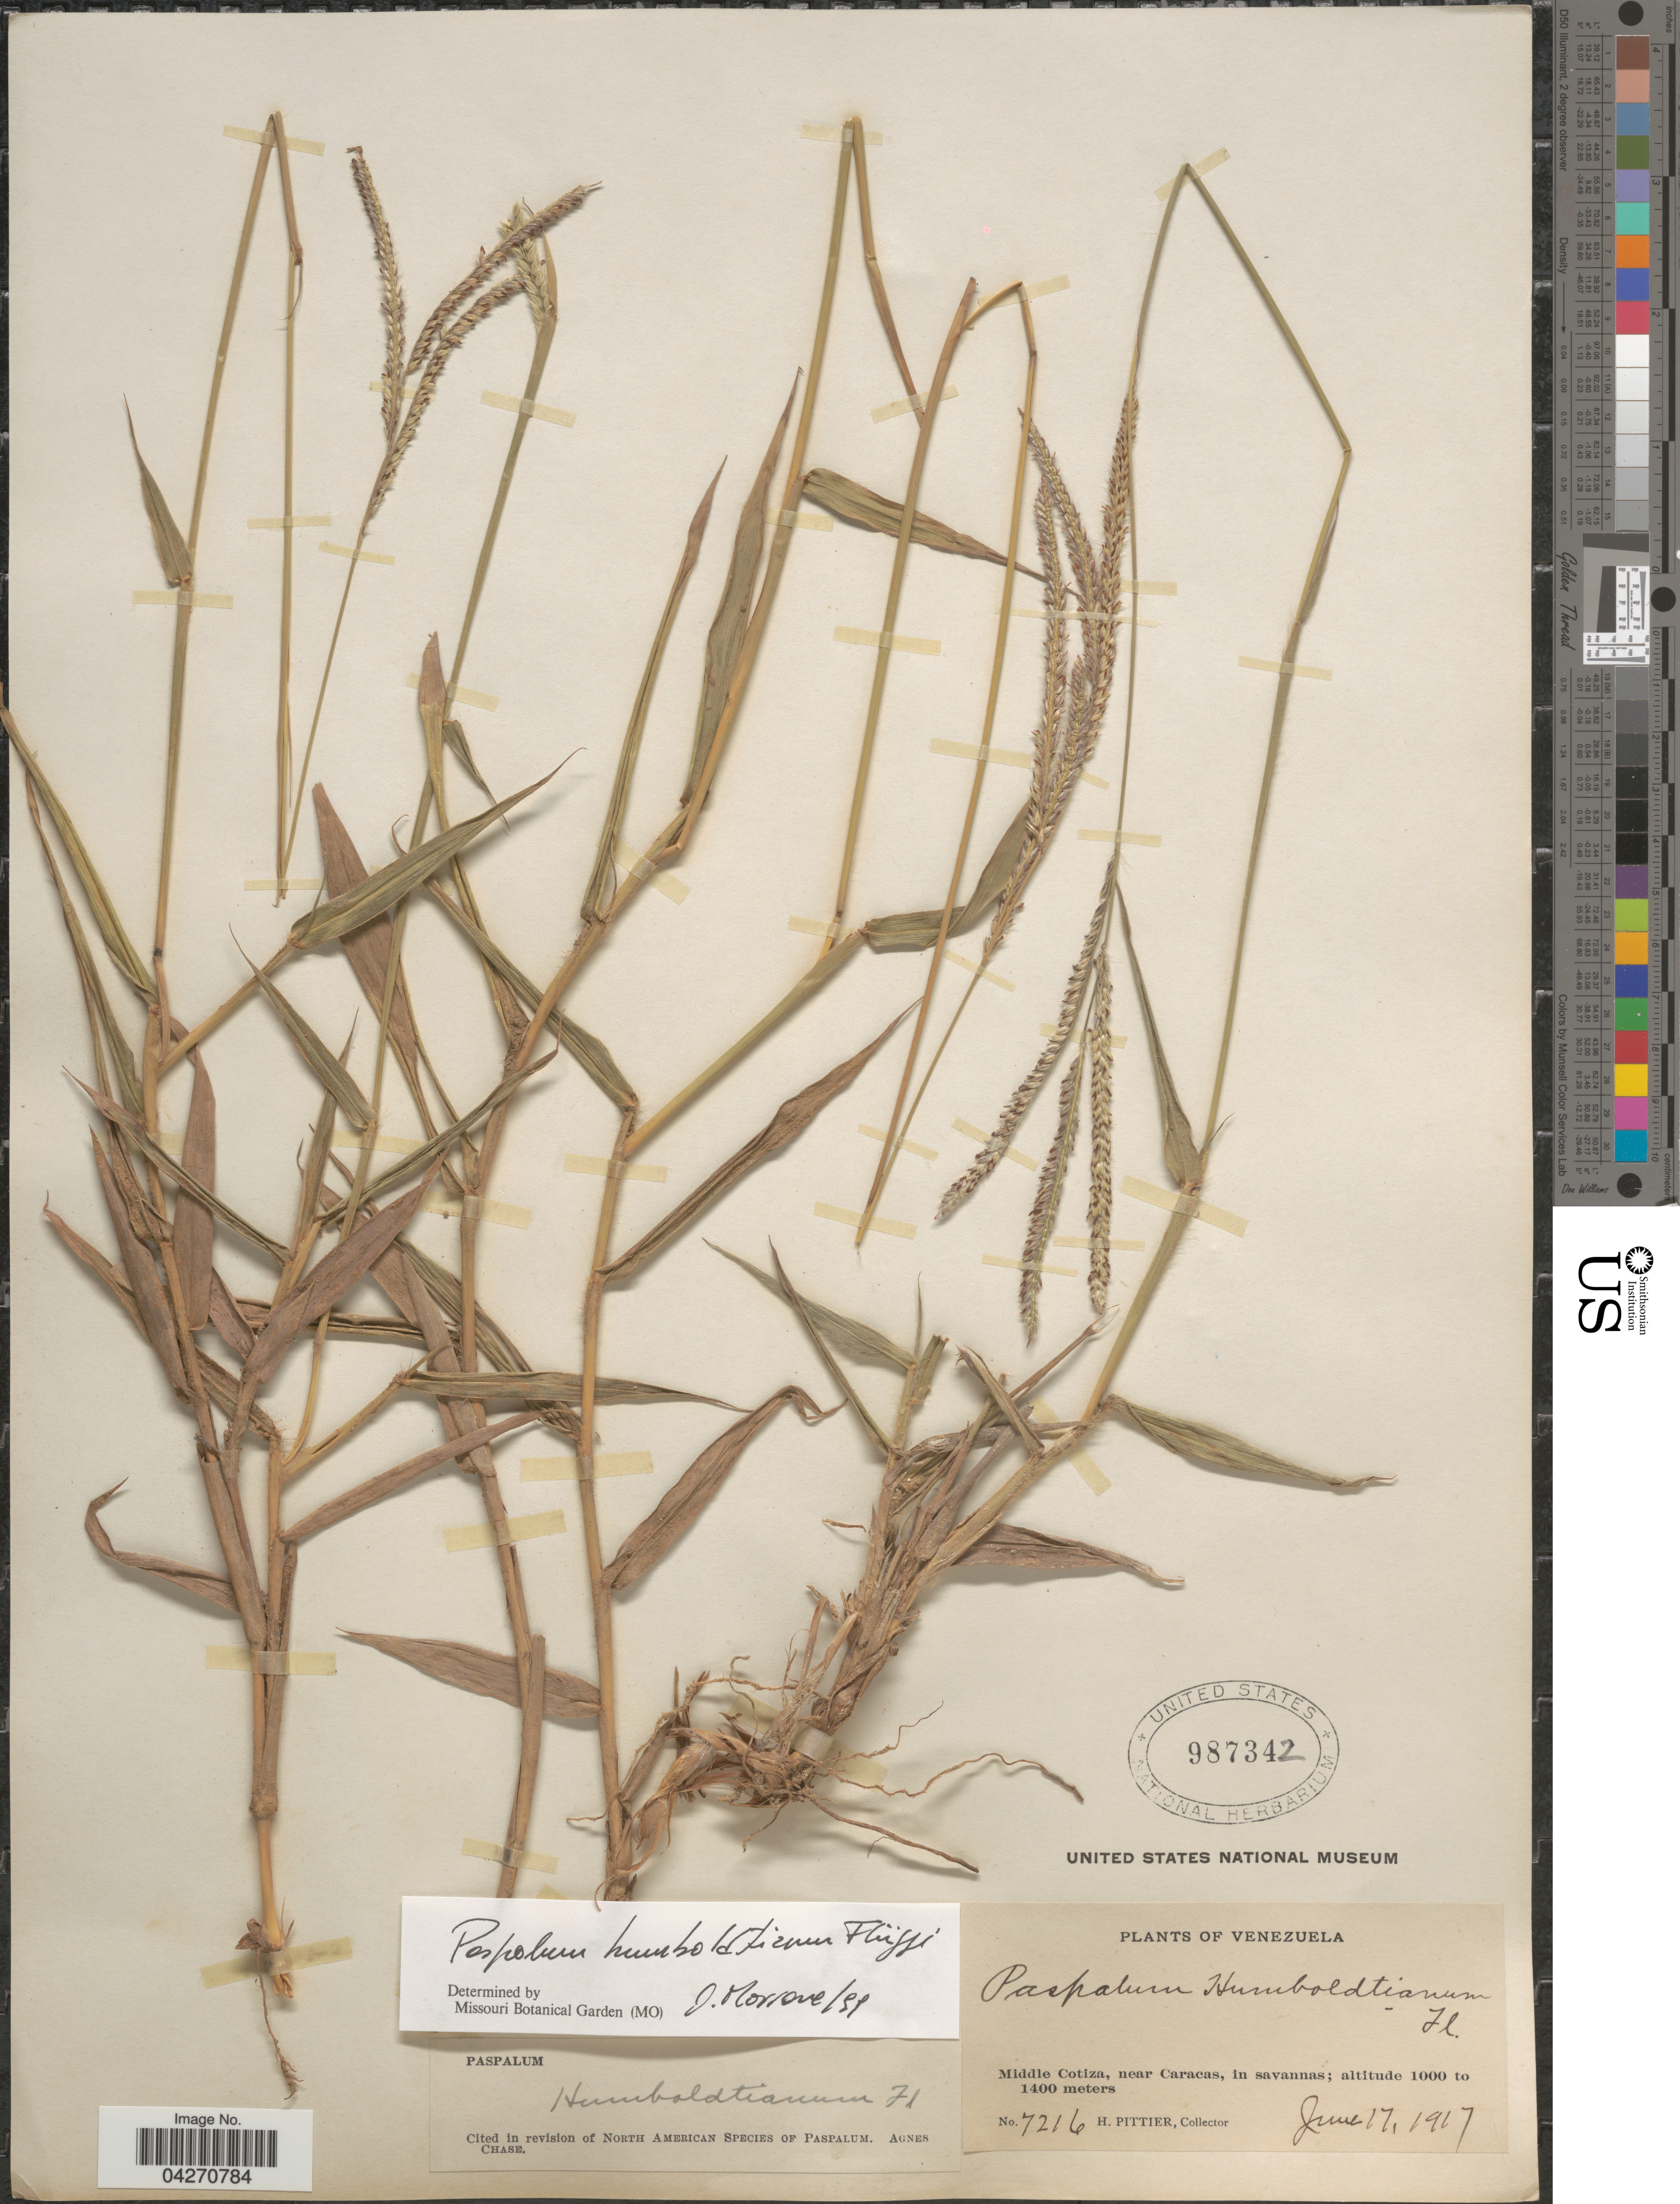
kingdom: Plantae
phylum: Tracheophyta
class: Liliopsida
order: Poales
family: Poaceae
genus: Paspalum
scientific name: Paspalum humboldtianum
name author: Flüggé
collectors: H. F. Pittier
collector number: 7216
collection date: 1917-06-17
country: Venezuela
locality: Middle Cotiza, near Caracas, in savannas.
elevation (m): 1000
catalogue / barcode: US 987342